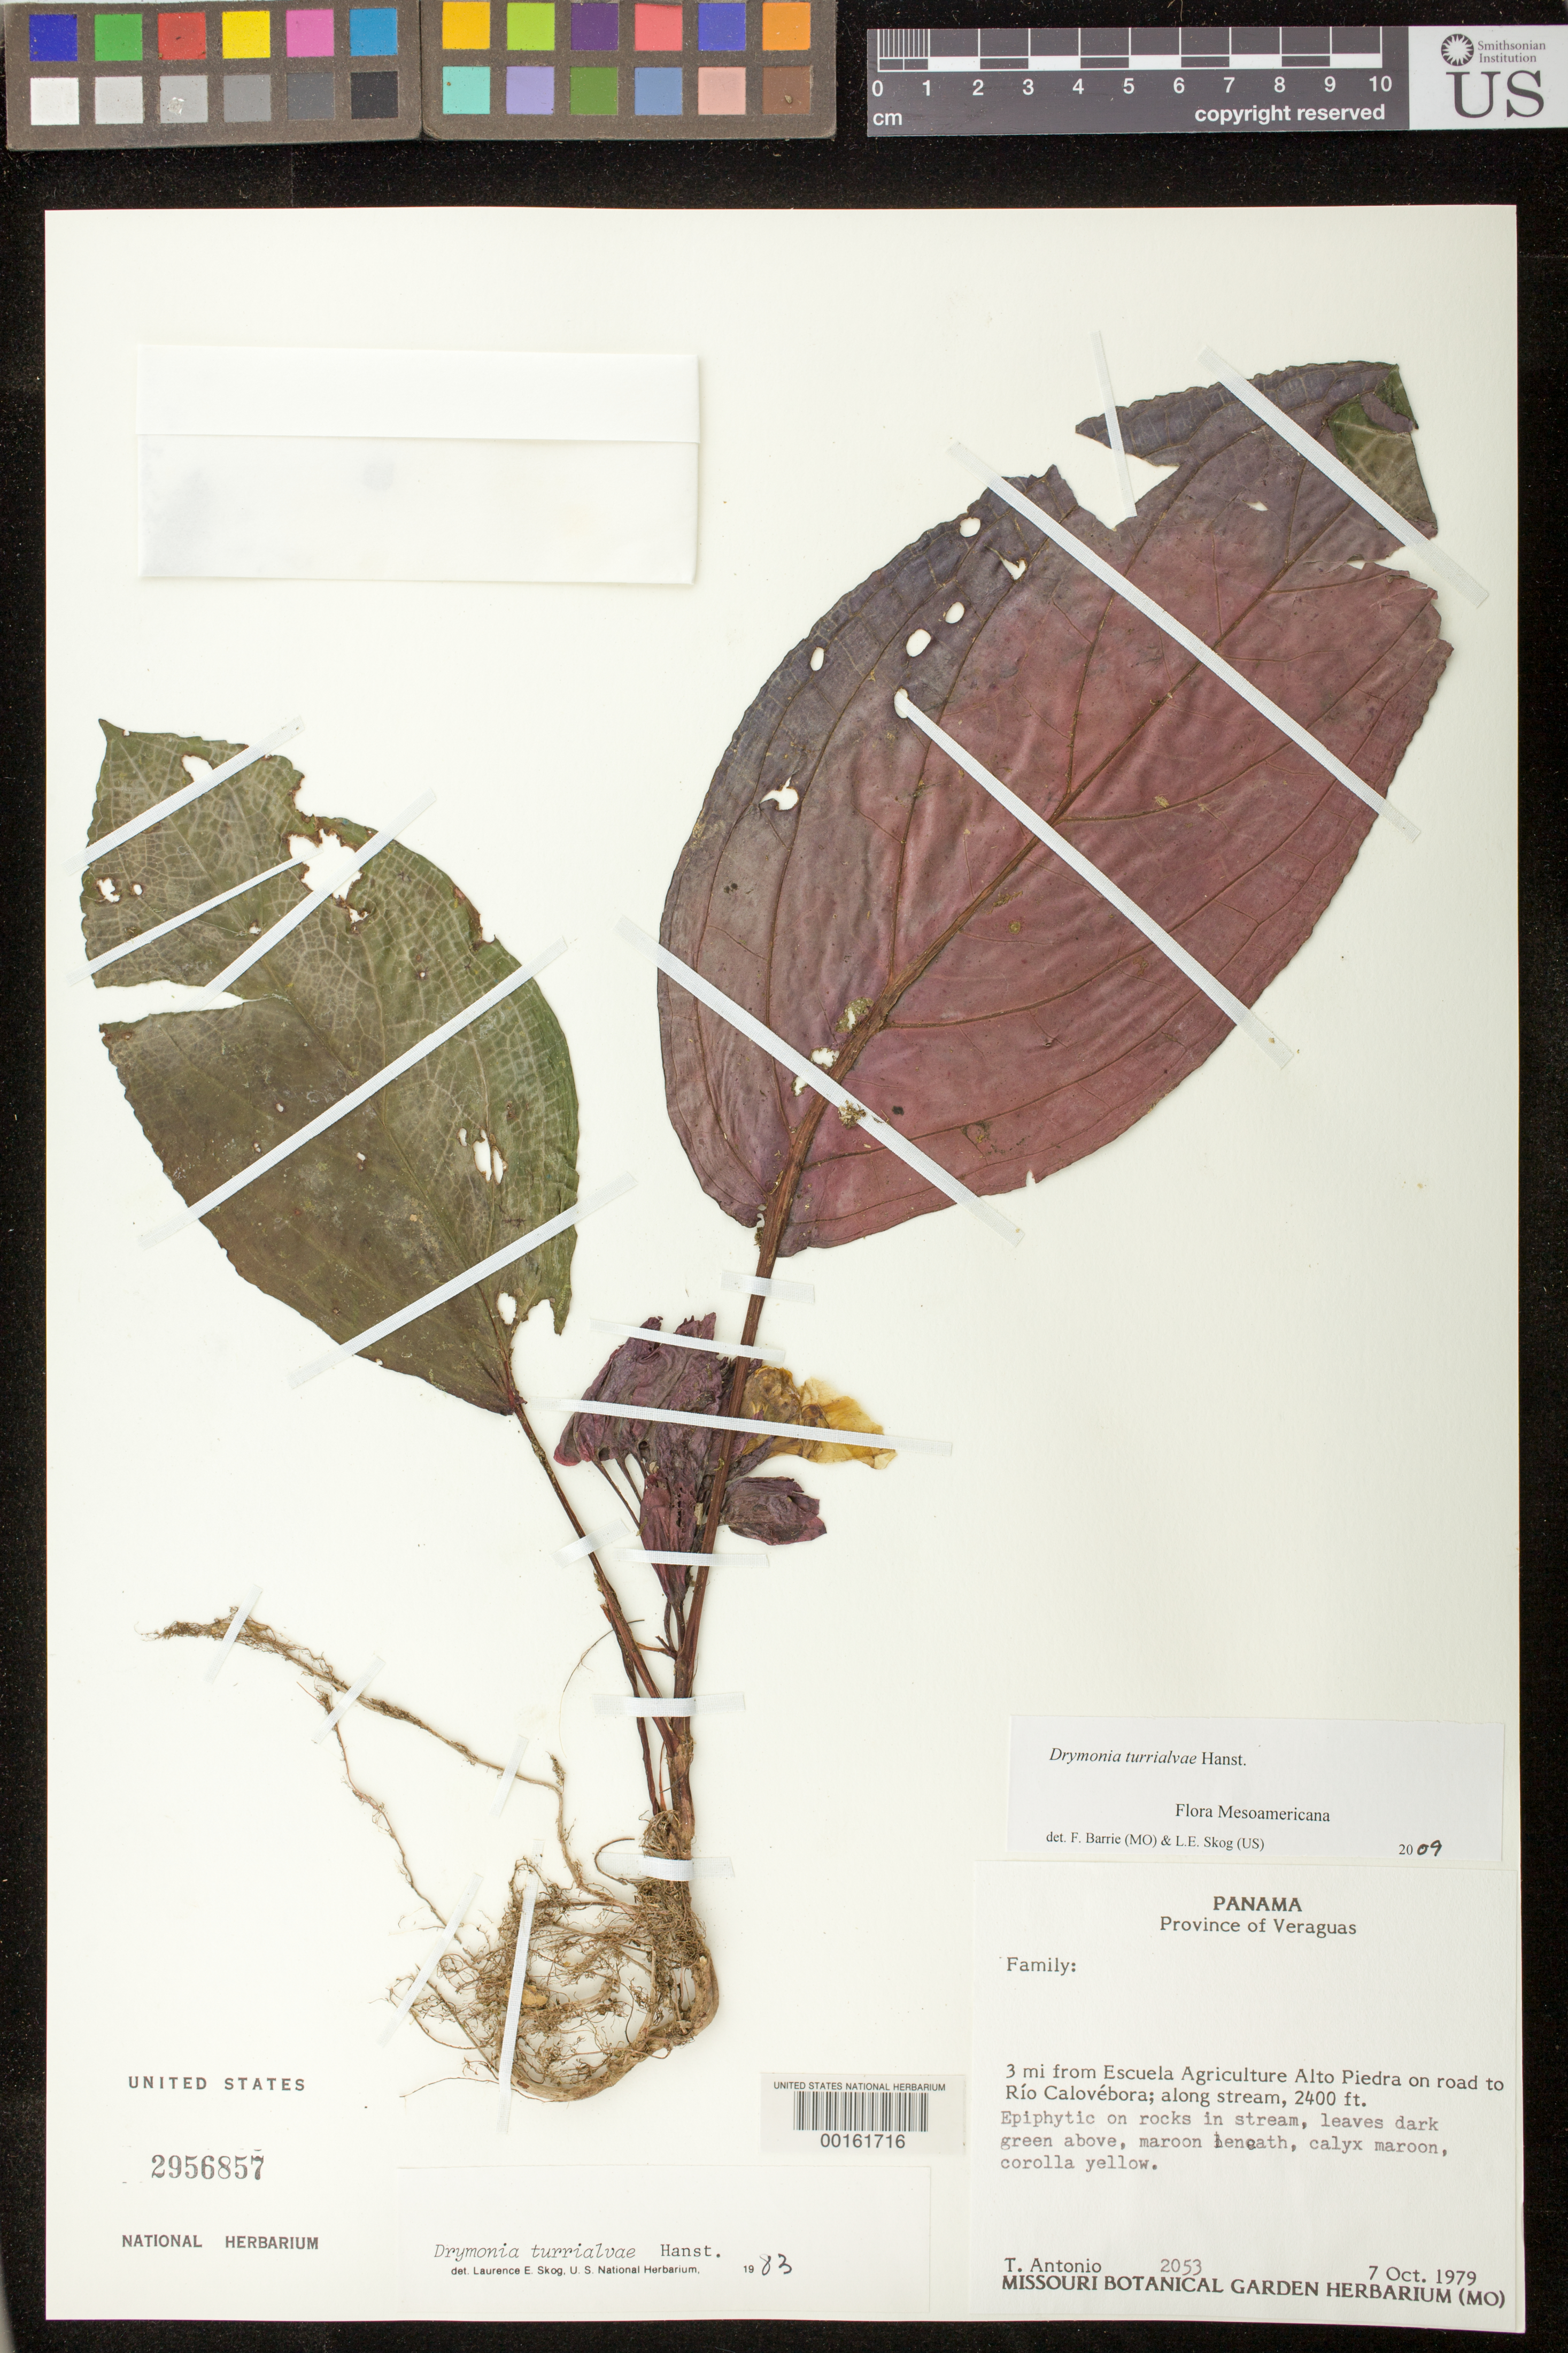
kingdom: Plantae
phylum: Tracheophyta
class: Magnoliopsida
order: Lamiales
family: Gesneriaceae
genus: Drymonia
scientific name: Drymonia turrialvae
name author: Hanst.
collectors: T. Antonio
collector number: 2053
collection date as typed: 07 Oct 1979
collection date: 1979-10-07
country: Panama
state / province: Veraguas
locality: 3 mi from Escuela Agriculture Alto Piedra on road to Rio Calovebora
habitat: Along stream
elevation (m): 732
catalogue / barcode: US 2956857